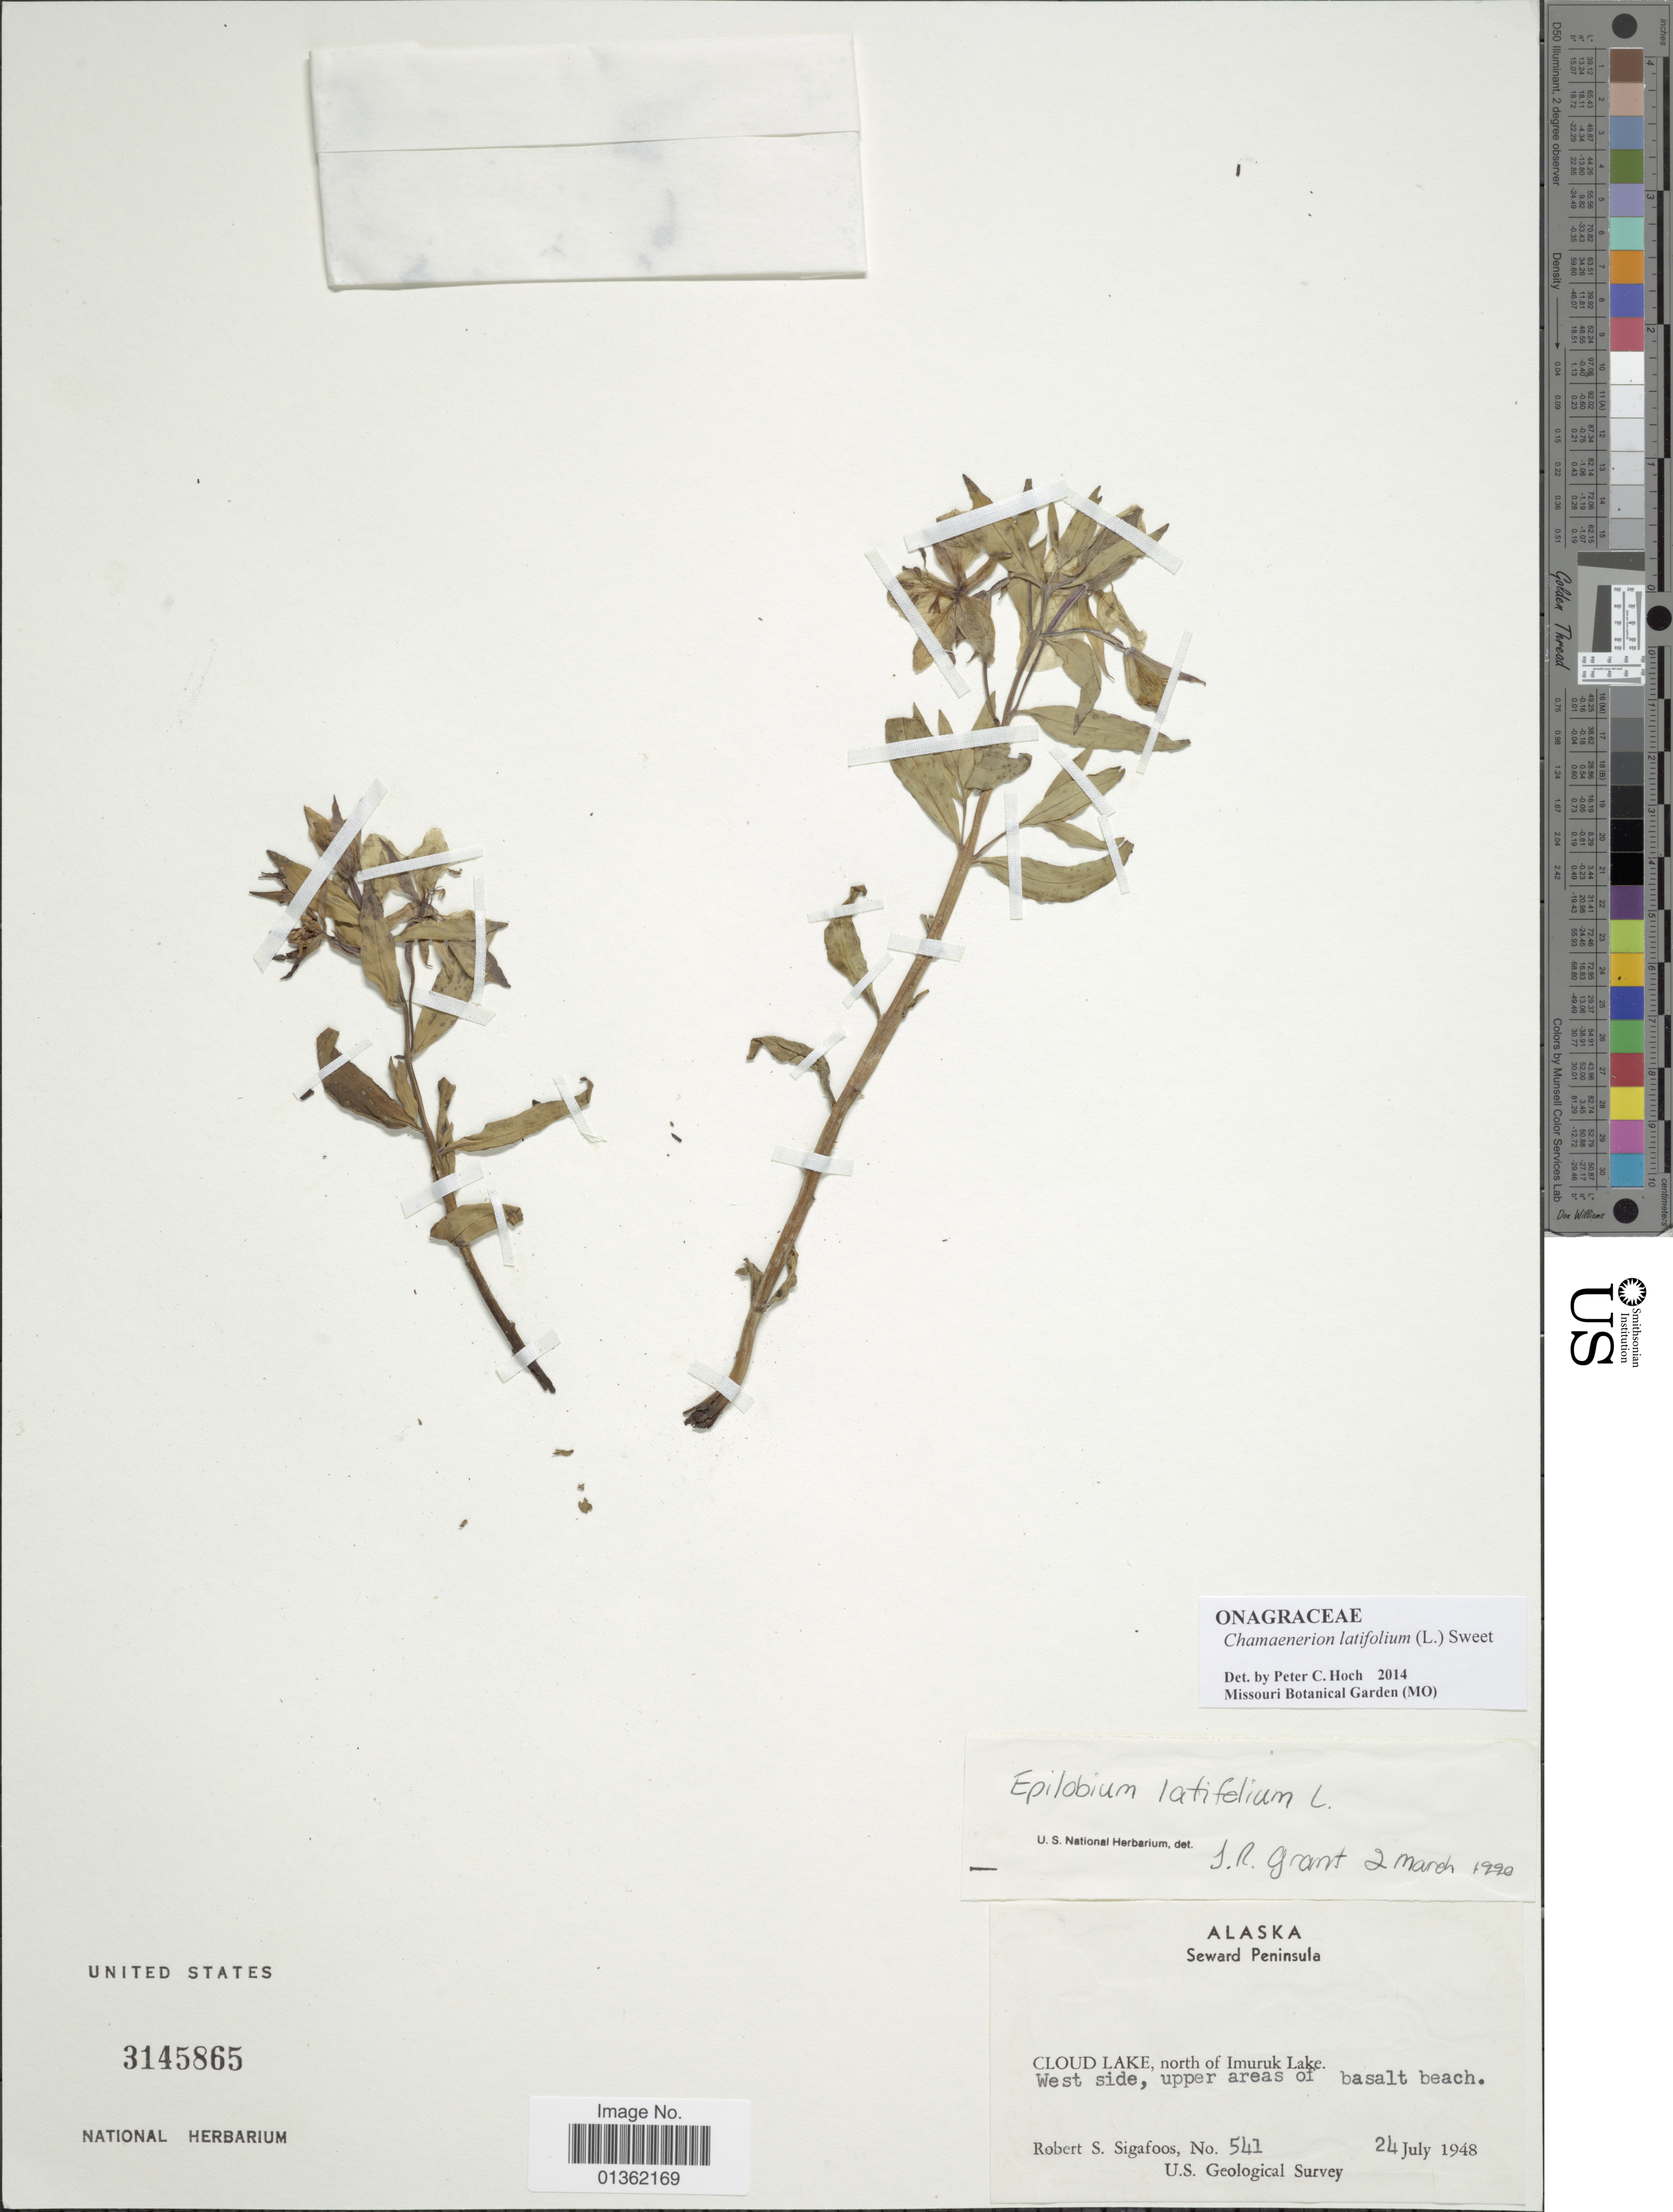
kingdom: Plantae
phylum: Tracheophyta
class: Magnoliopsida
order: Myrtales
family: Onagraceae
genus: Chamaenerion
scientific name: Chamaenerion latifolium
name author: (L.) Th. Fr. & Lange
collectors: R. Sigafoos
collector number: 541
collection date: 1948-07-24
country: United States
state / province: Alaska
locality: Seward Peninsula. Cloud Lake, north of Imuruk Lake.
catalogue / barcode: US 3145865